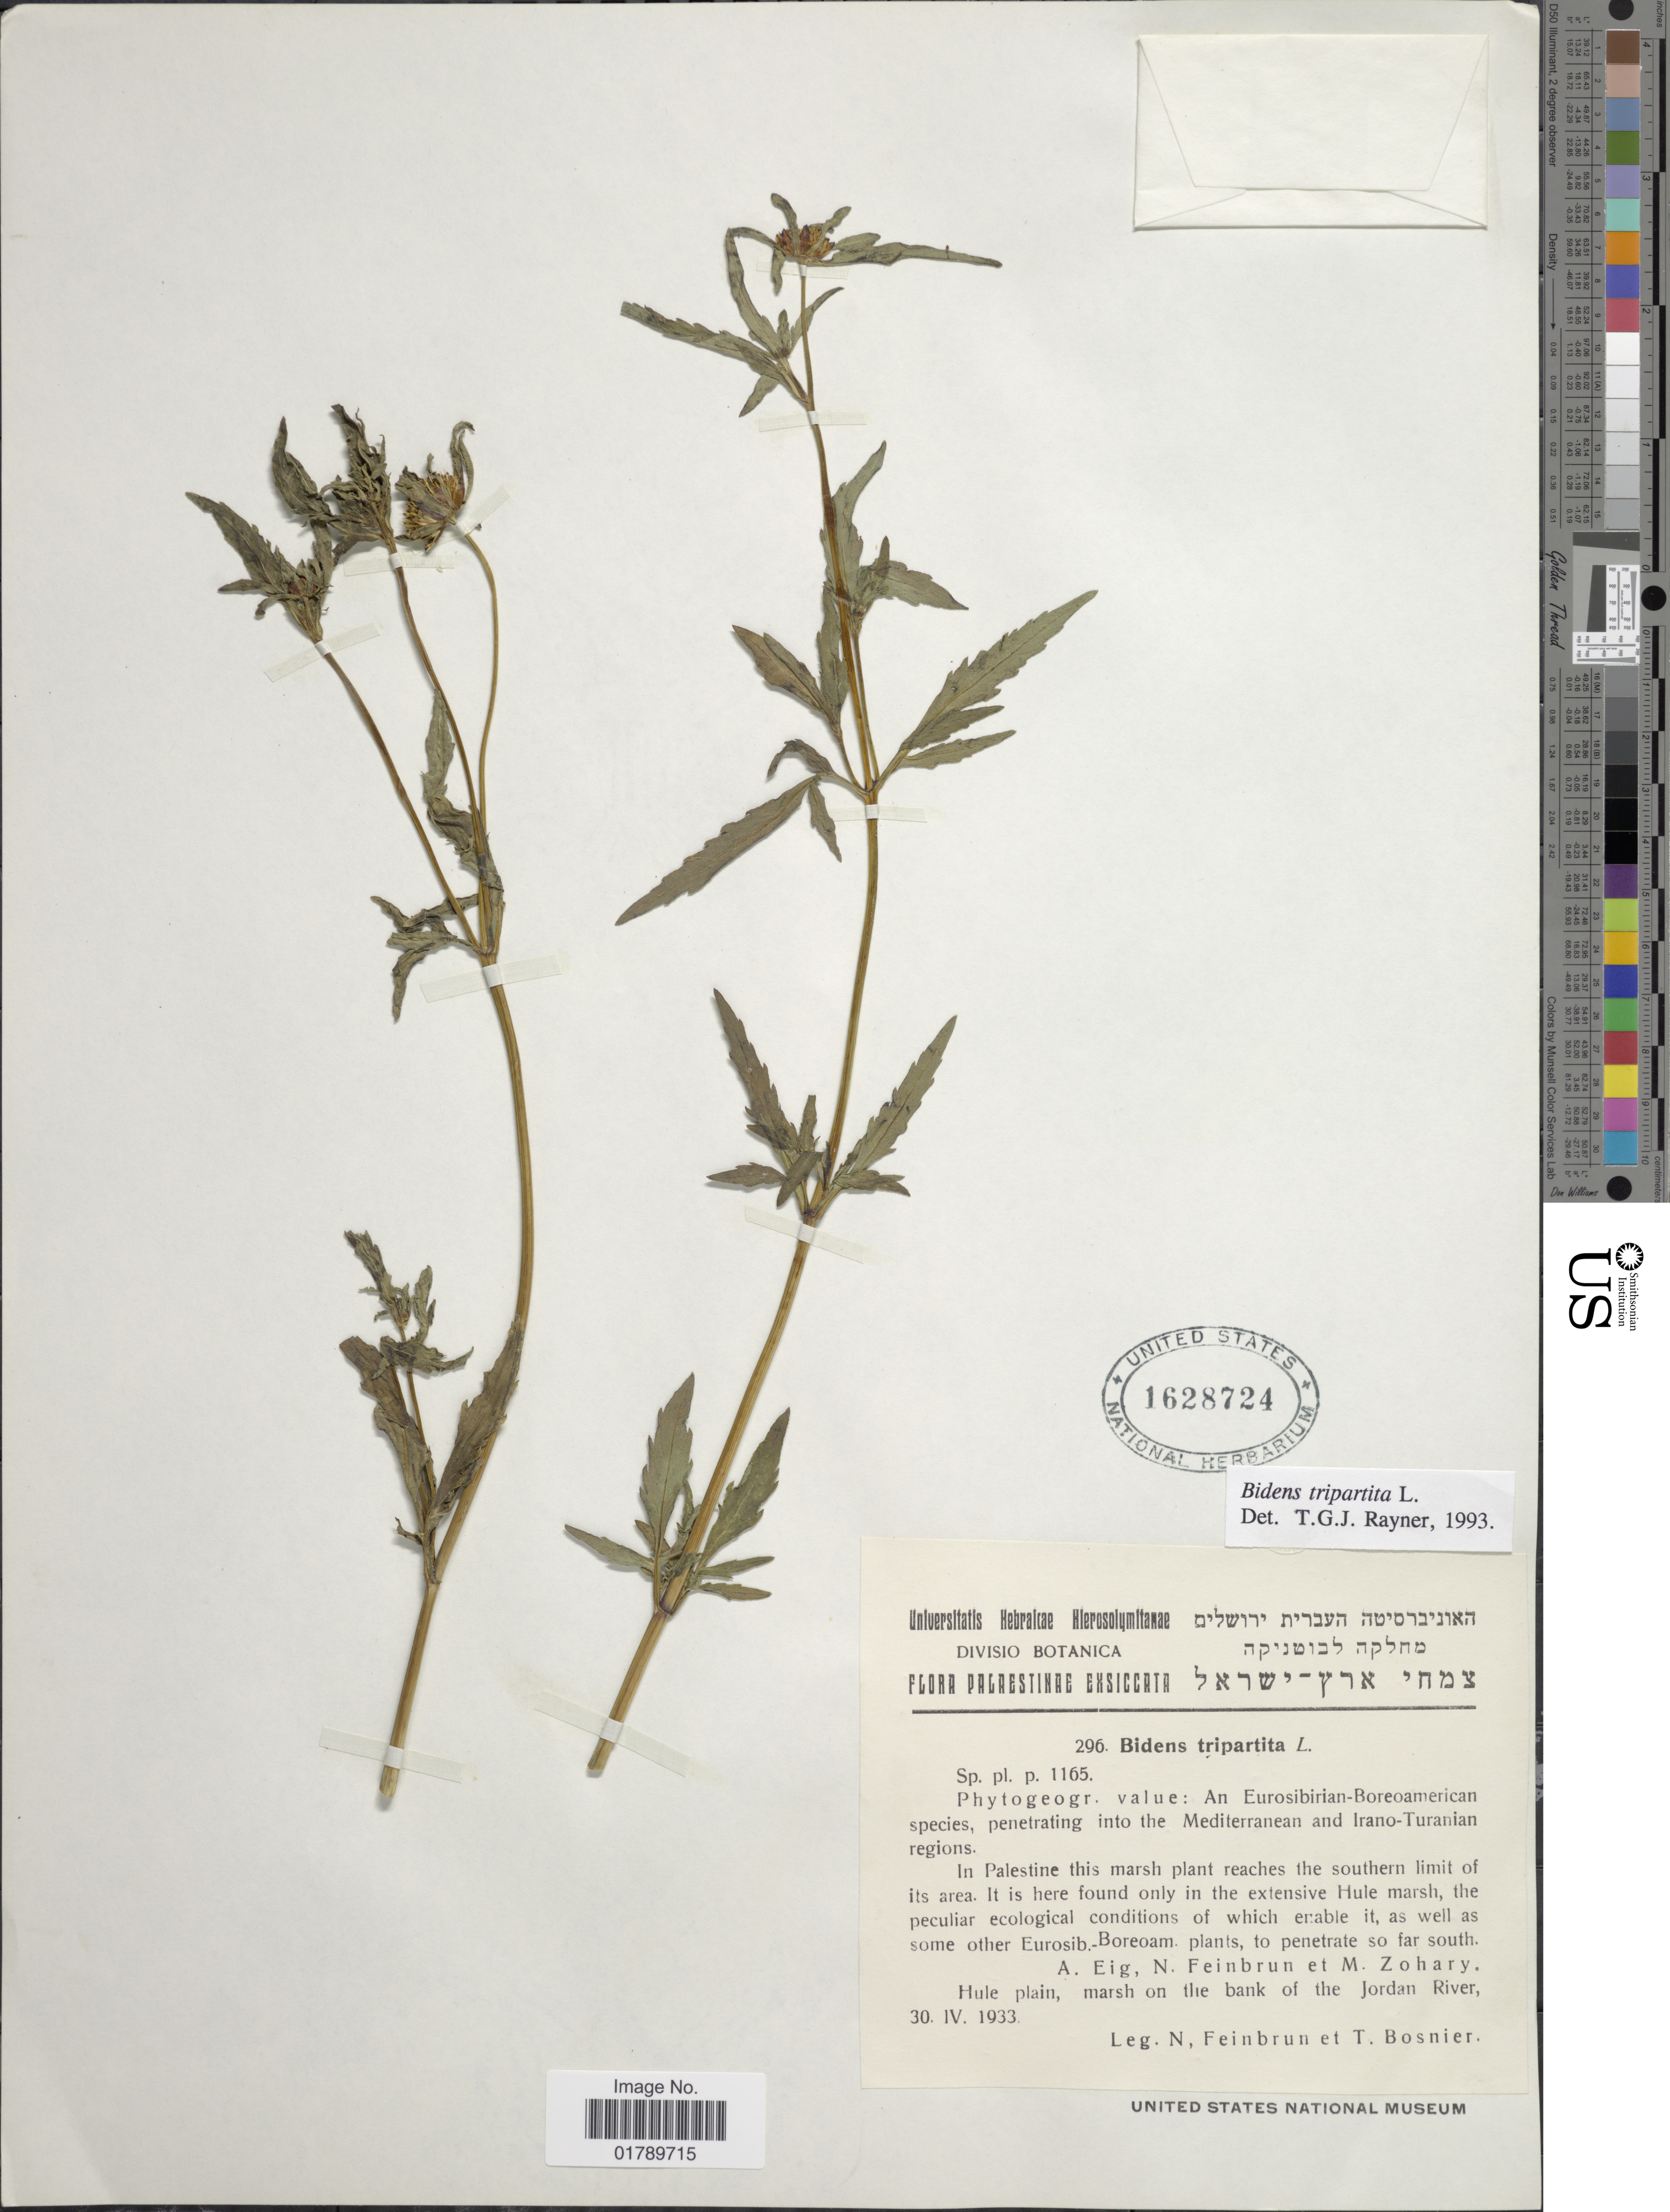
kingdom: Plantae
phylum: Tracheophyta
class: Magnoliopsida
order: Asterales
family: Asteraceae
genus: Bidens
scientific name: Bidens tripartita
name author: L.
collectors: N. Feinbrun & T. Bosnier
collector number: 296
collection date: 1933-04-30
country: Israel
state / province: Northern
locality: Hule plain, marsh on the bank of the Jordan River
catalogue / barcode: US 1628724